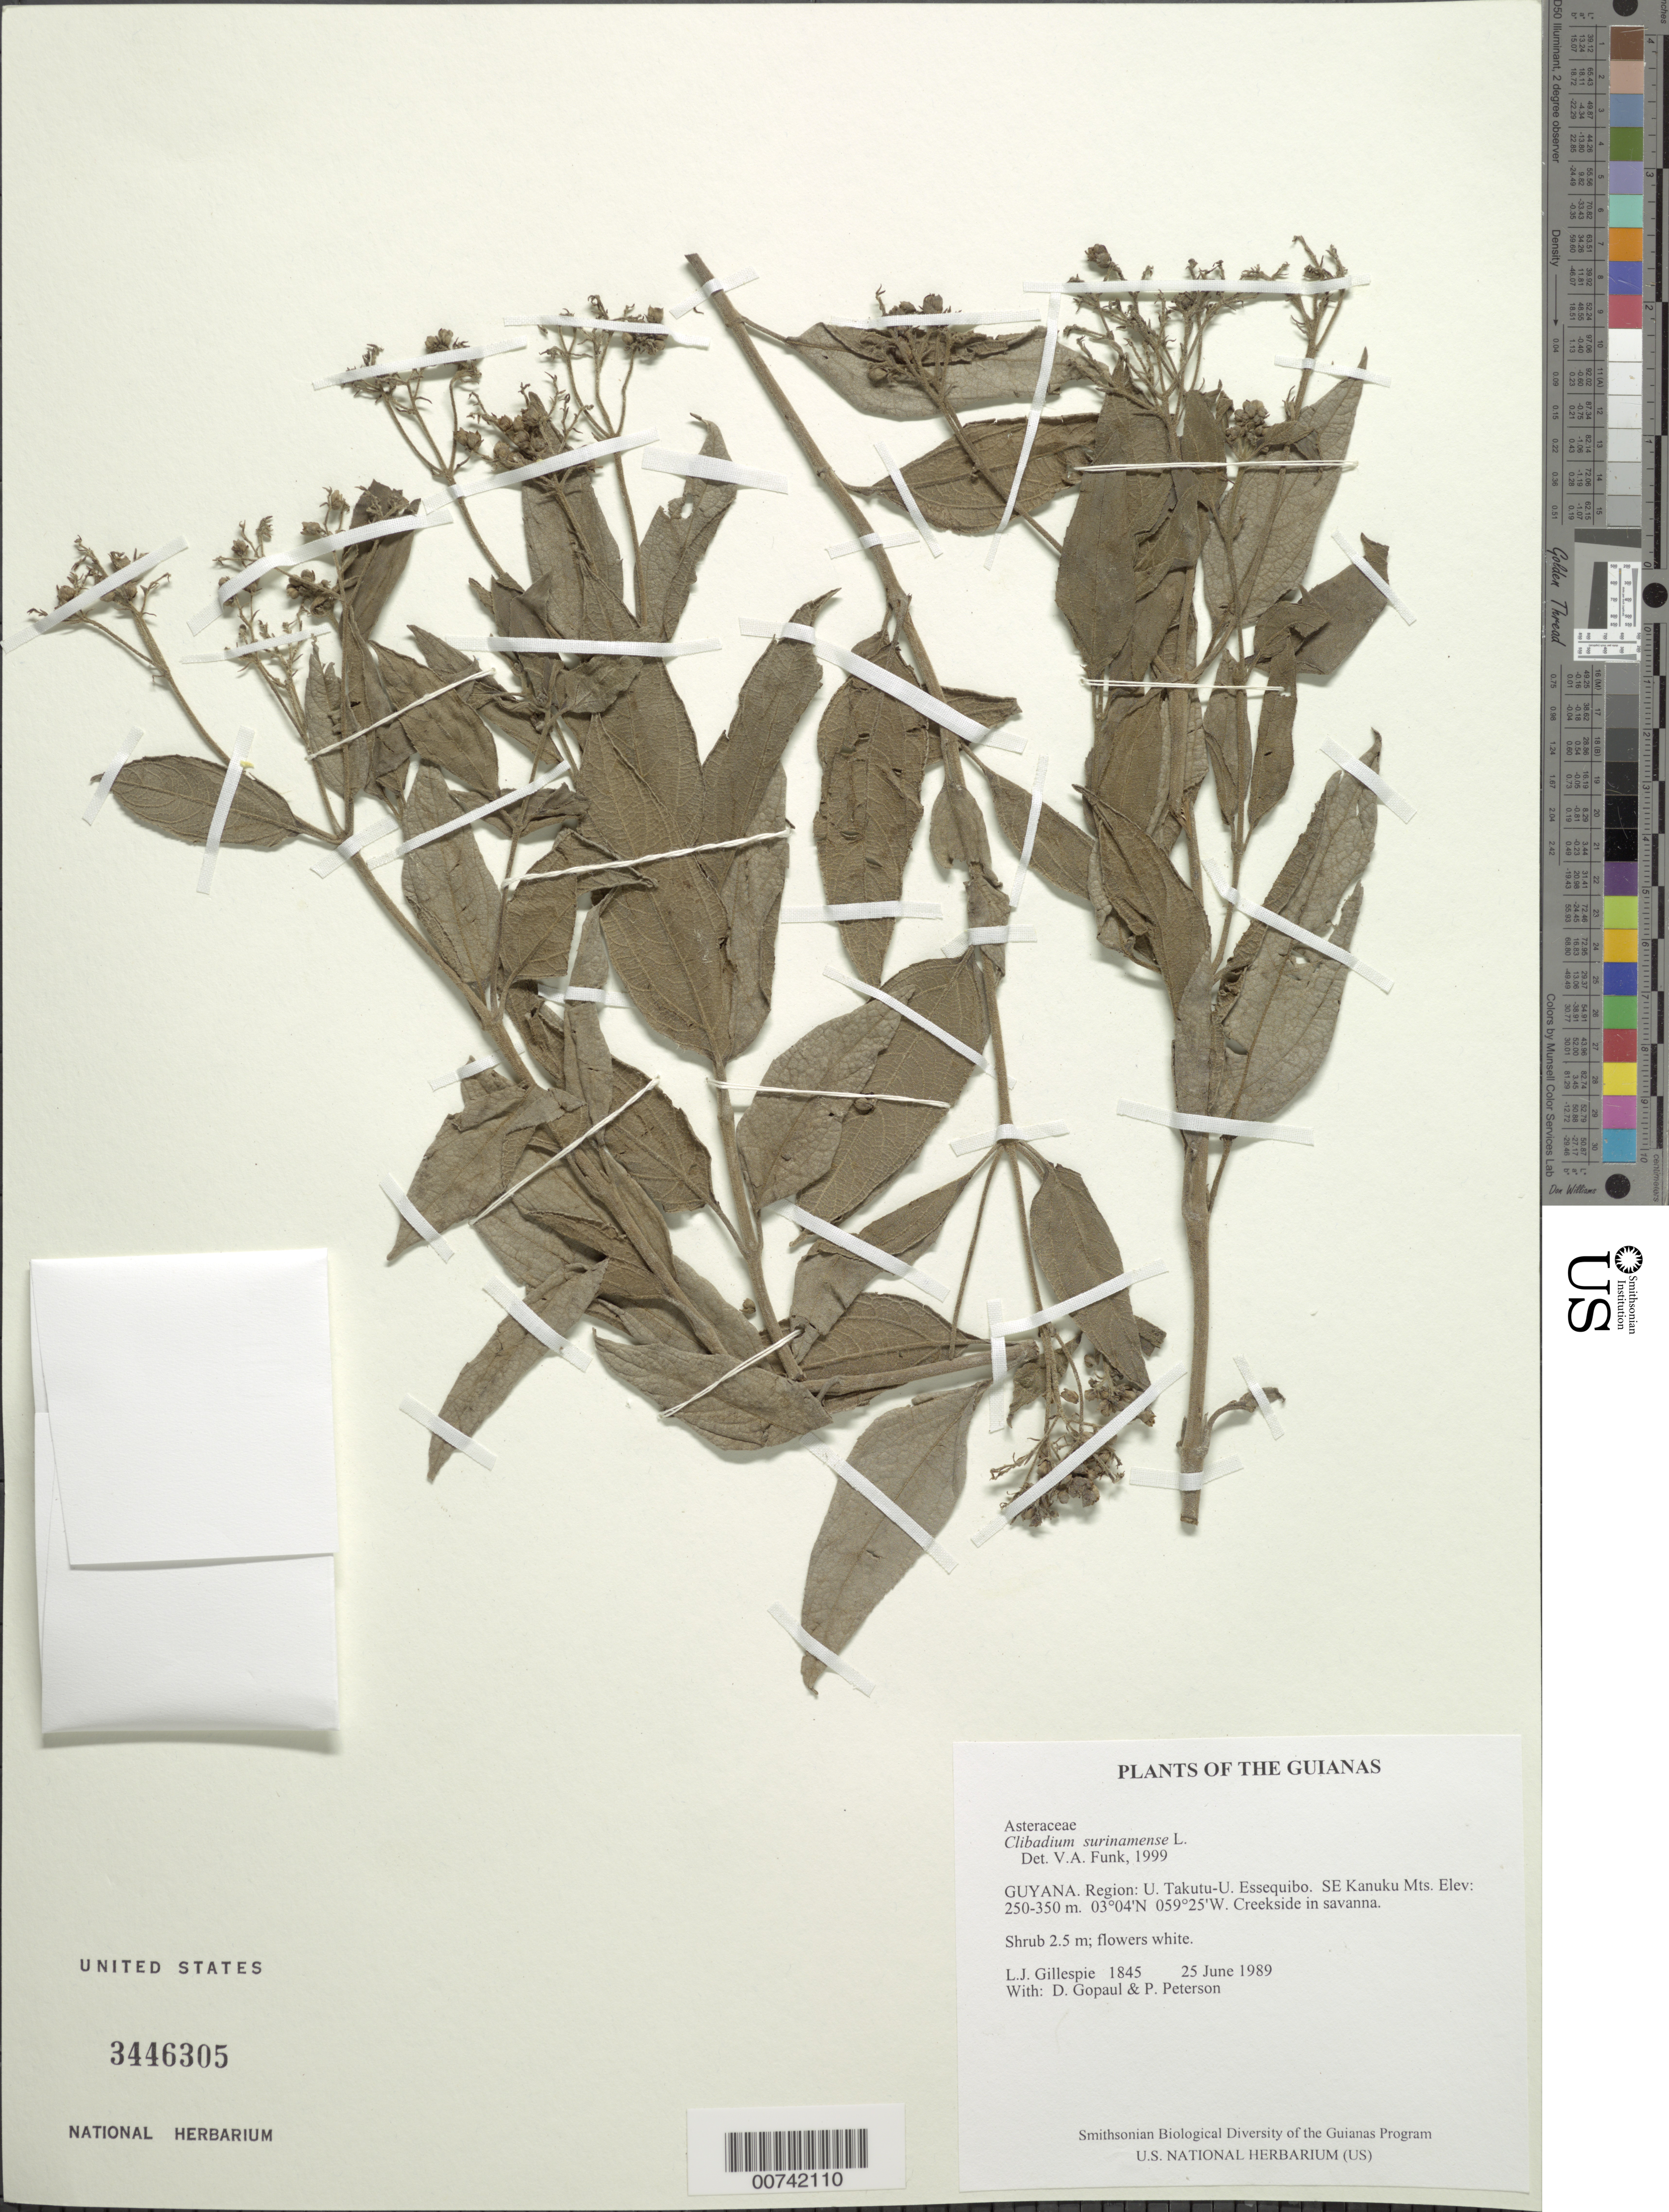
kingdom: Plantae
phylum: Tracheophyta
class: Magnoliopsida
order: Asterales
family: Asteraceae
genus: Clibadium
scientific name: Clibadium surinamense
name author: L.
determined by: Funk, Vicki A., (BOT), Smithsonian Institution - National Museum of Natural History (UNITED STATES)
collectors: L. J. Gillespie, D. Gopaul & P. M. Peterson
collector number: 1845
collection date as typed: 25 June 1989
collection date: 1989-06-25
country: Guyana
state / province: U. Takutu-U. Essequibo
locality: SE Kanuku Mts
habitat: Creekside in savanna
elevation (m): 250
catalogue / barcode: US 3446305